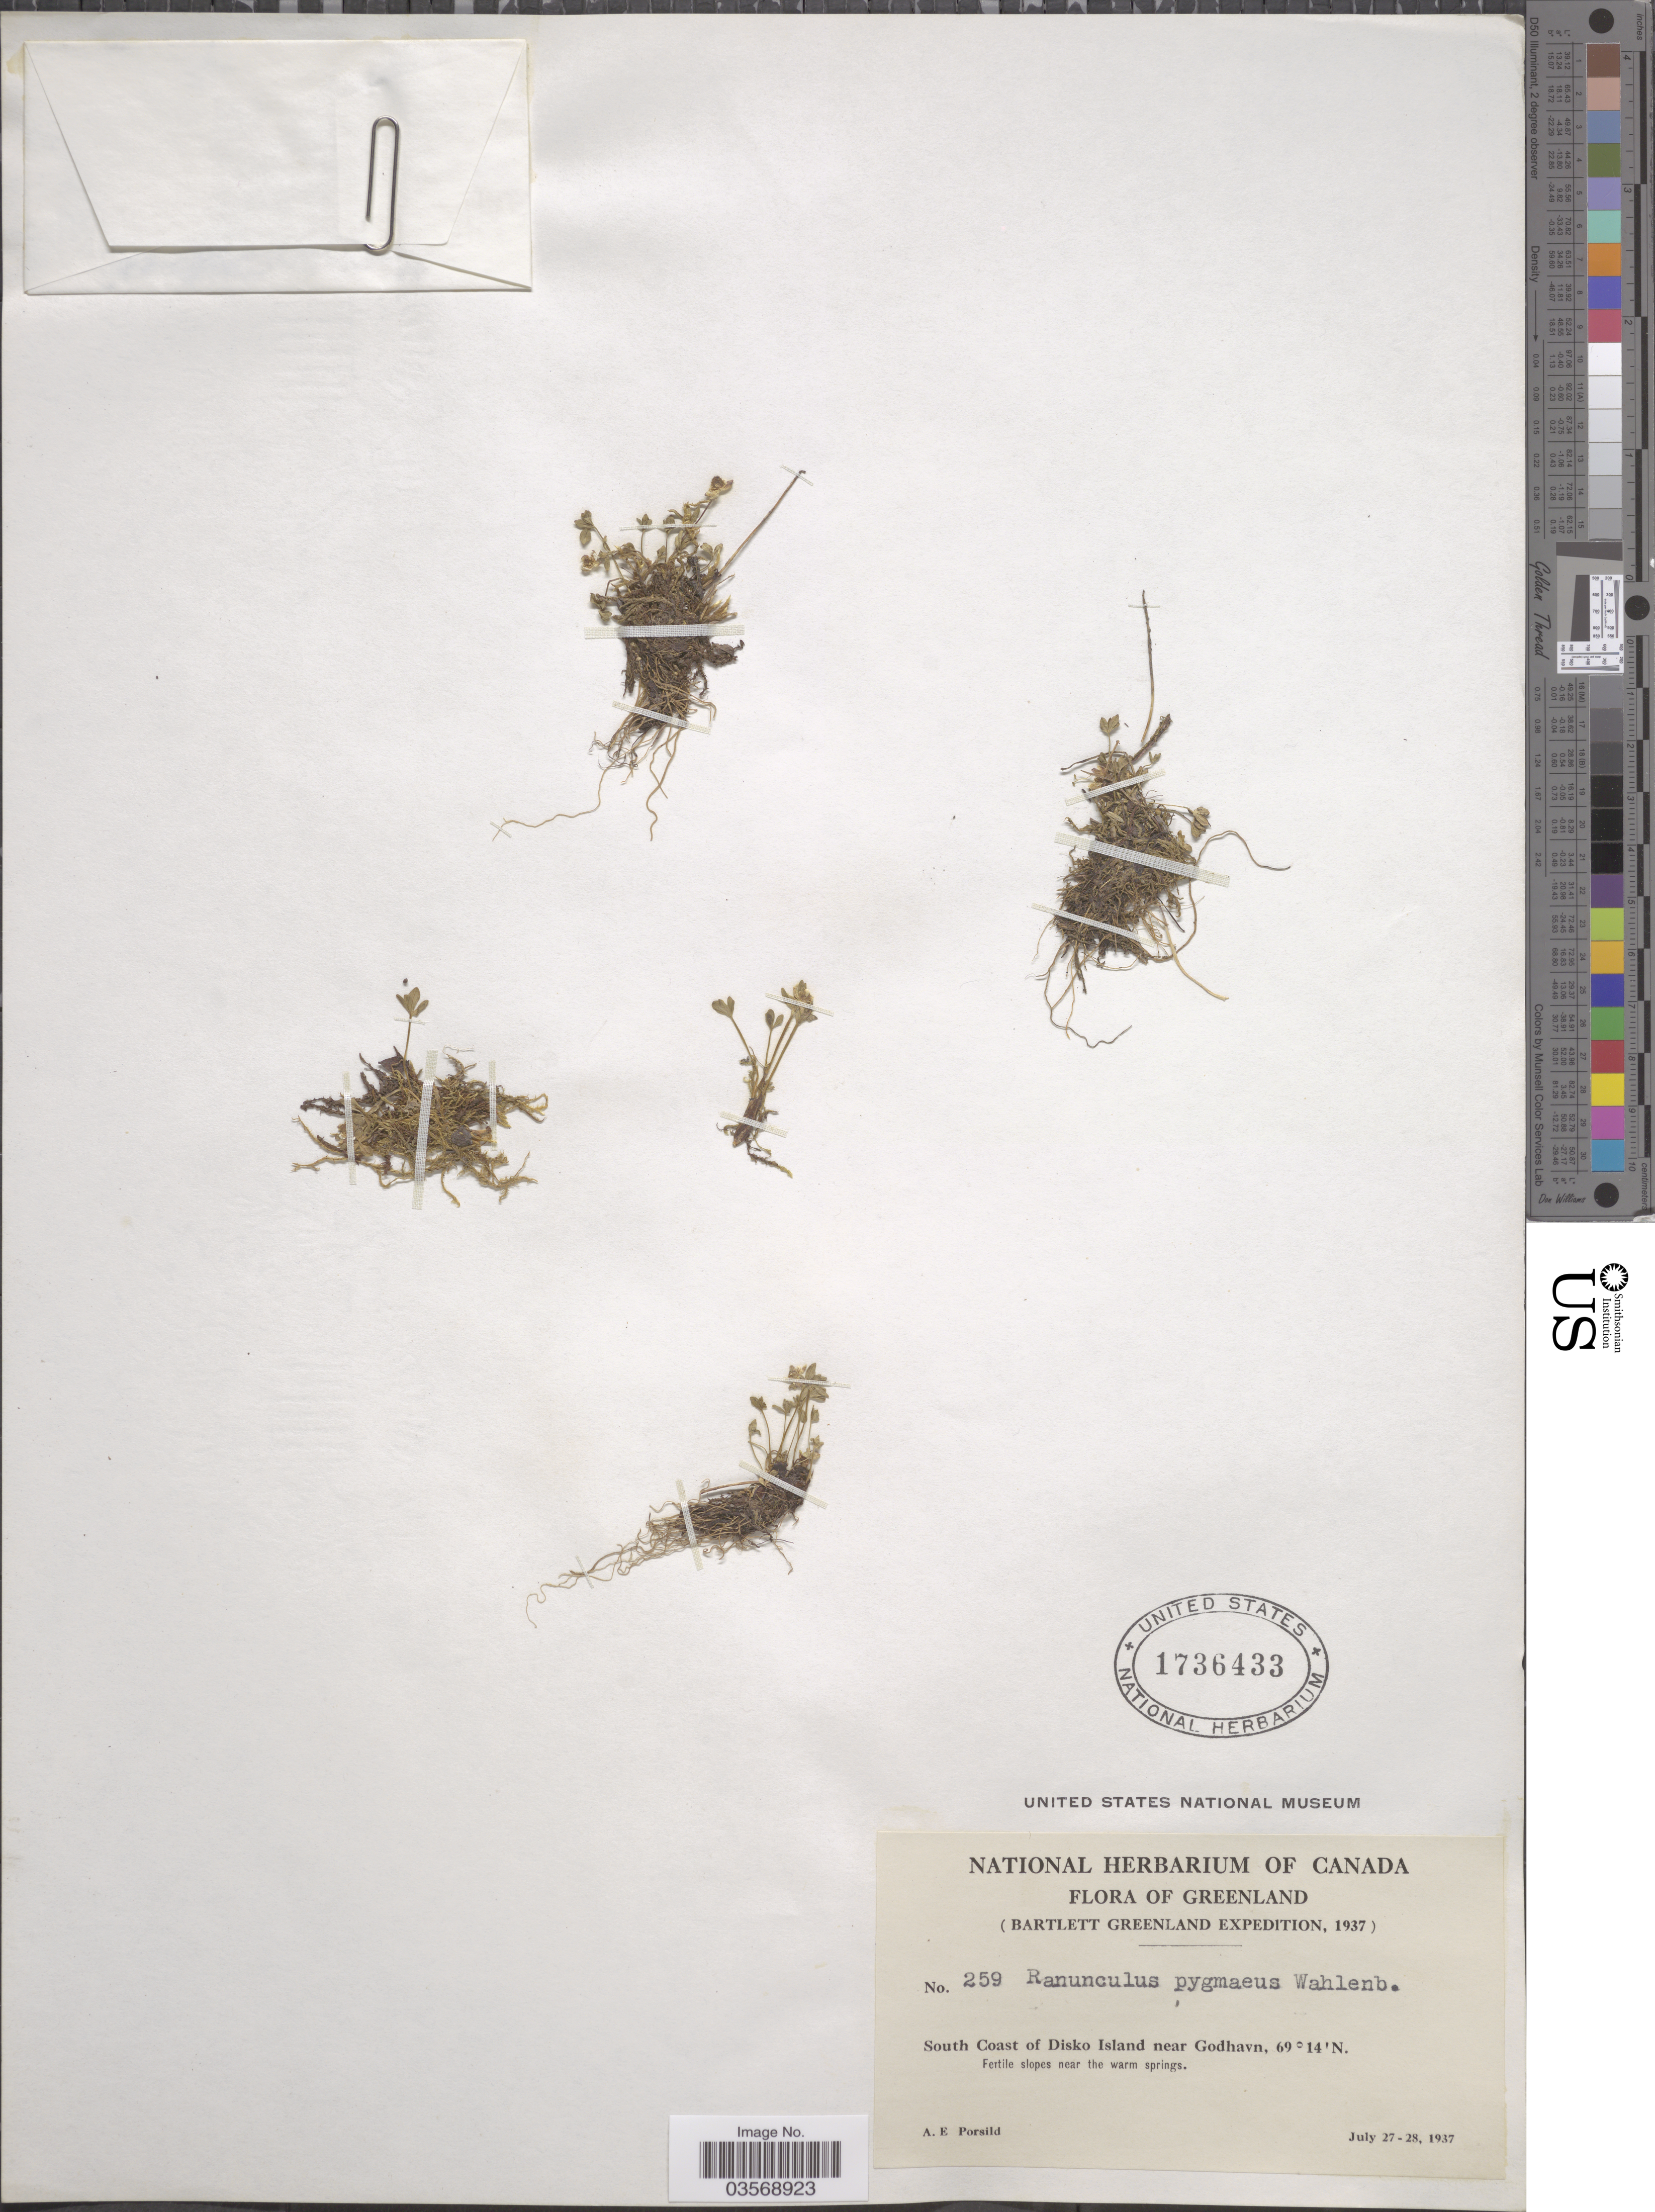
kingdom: Plantae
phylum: Tracheophyta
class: Magnoliopsida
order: Ranunculales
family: Ranunculaceae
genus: Ranunculus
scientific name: Ranunculus pygmaeus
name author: Wahlenb.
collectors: A. E. Porsild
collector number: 259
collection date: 1937-07-27/1937-07-28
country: Greenland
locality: South Coast of Disko Island near Godhavn.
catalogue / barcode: US 1736433